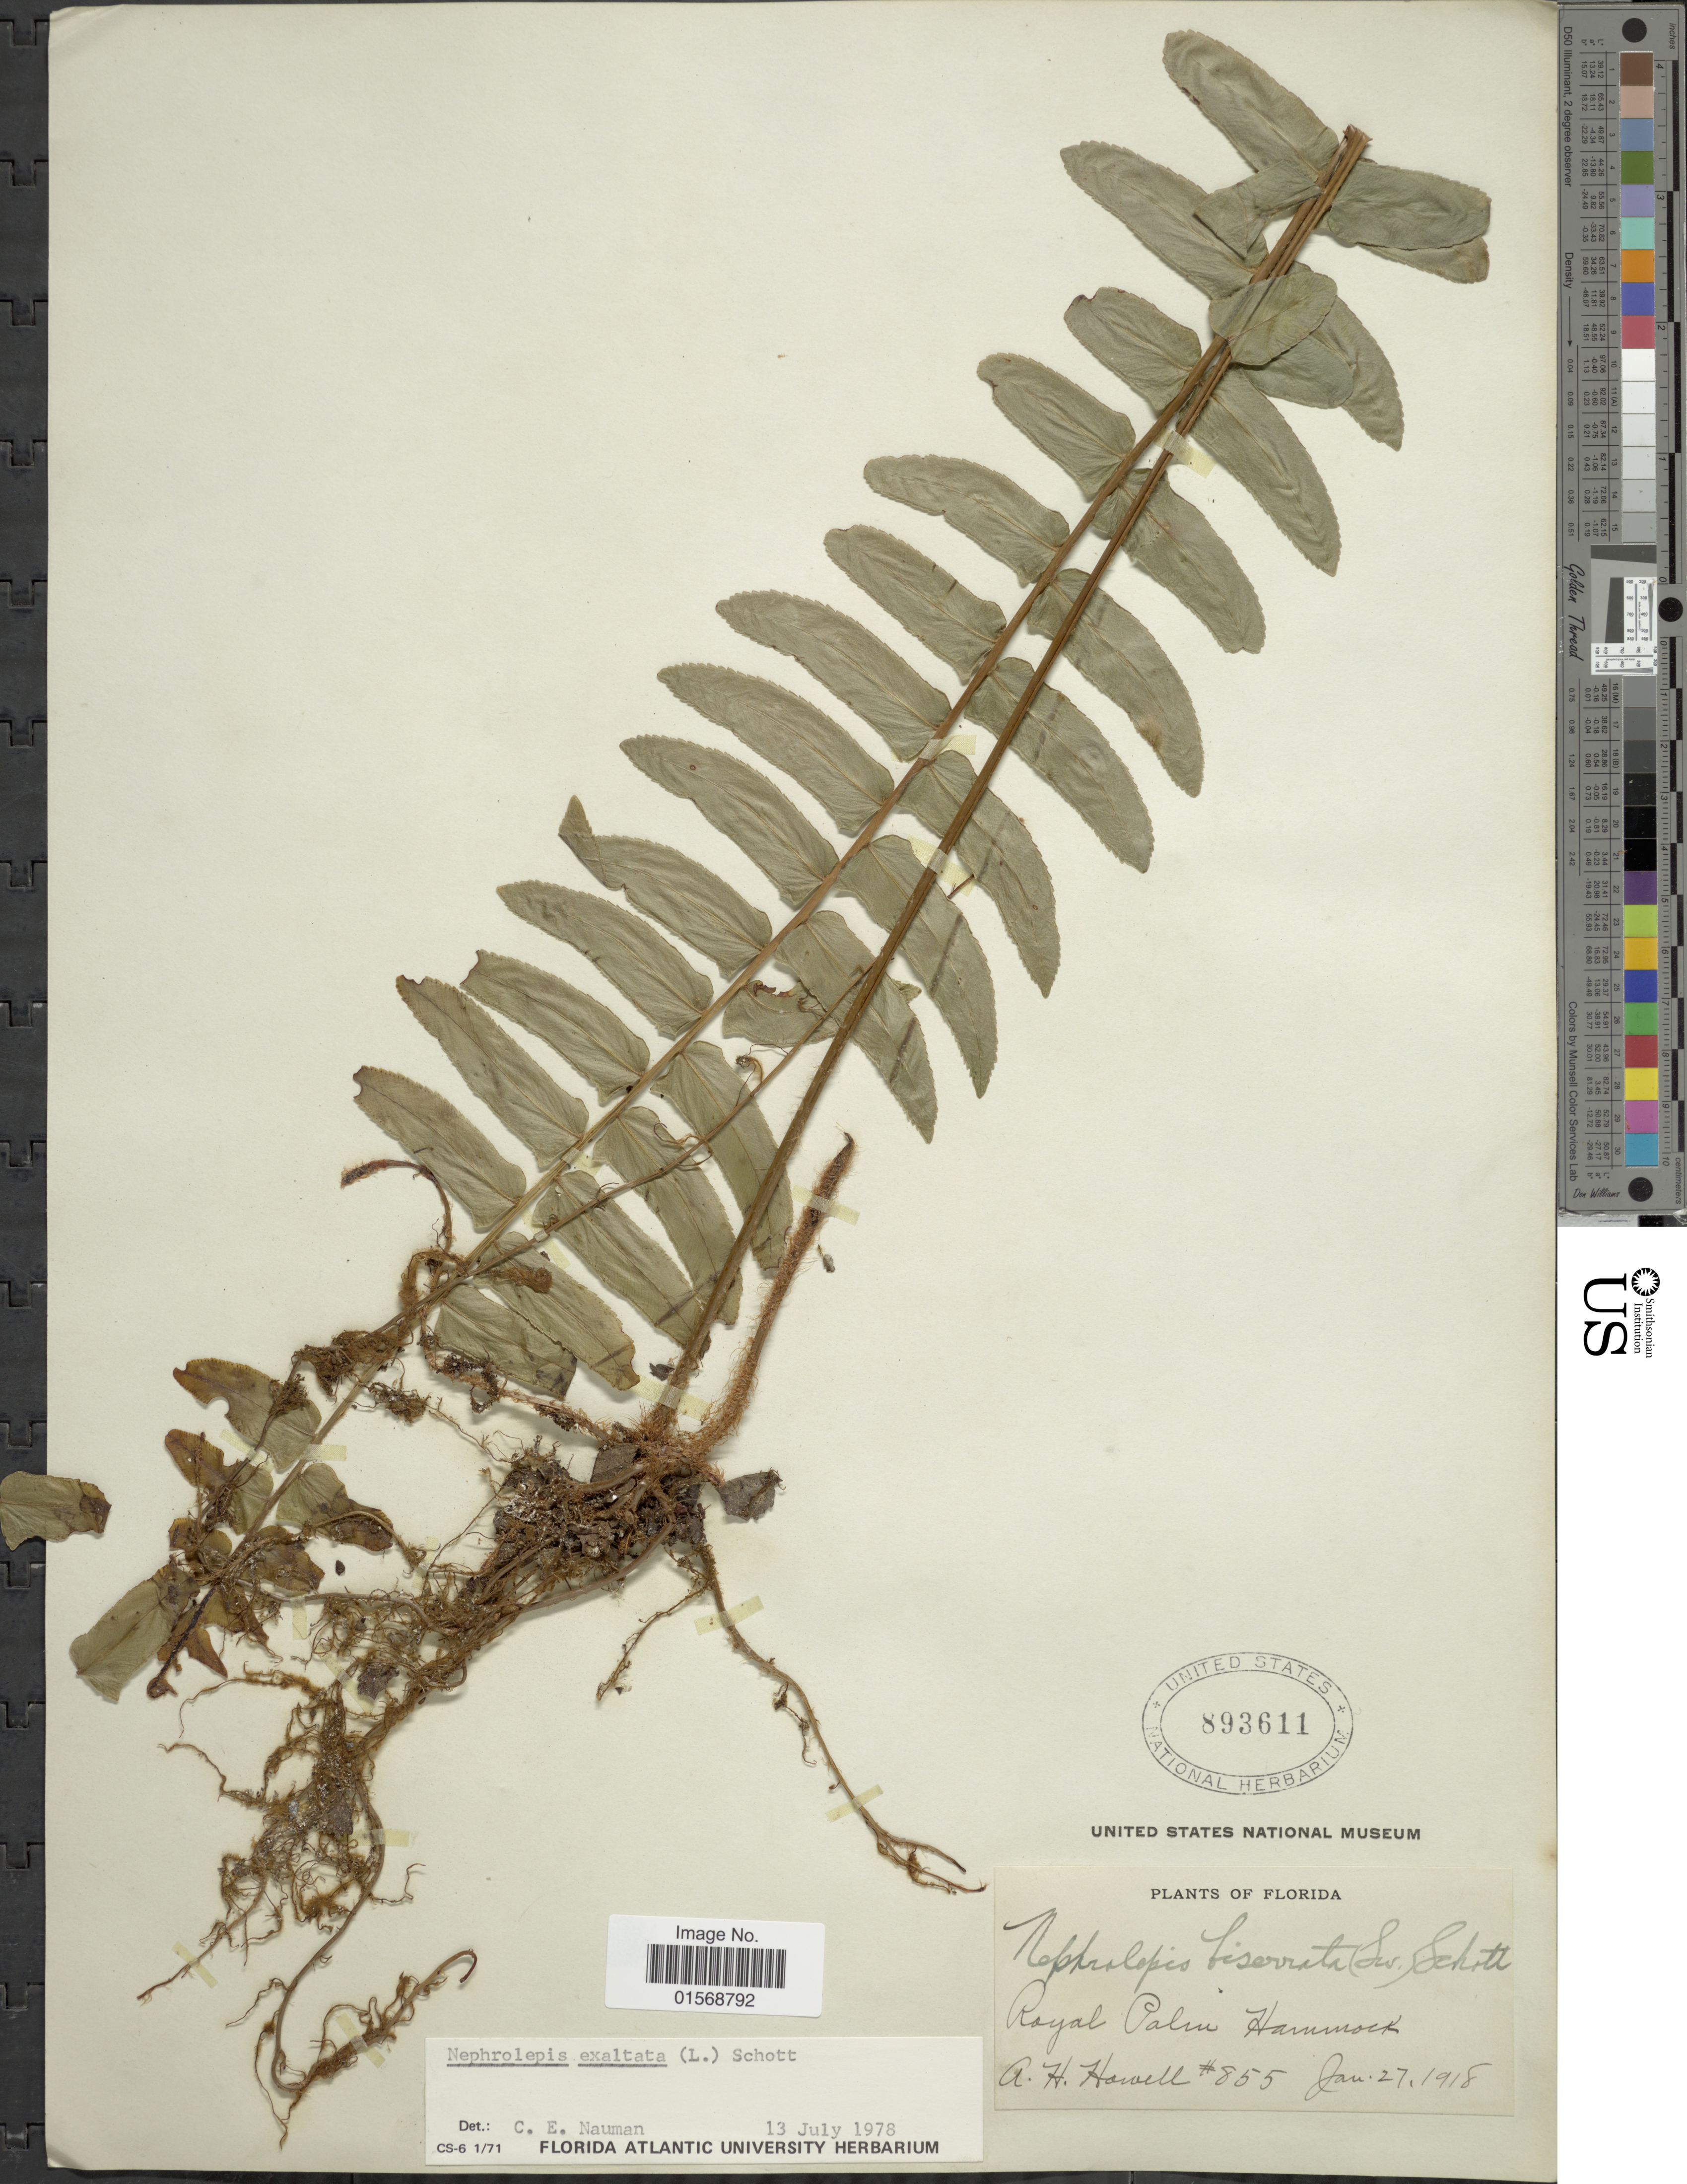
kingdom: Plantae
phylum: Tracheophyta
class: Polypodiopsida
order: Polypodiales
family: Nephrolepidaceae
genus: Nephrolepis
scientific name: Nephrolepis exaltata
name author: (L.) Schott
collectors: A. Howell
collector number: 855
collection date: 1918-01-27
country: United States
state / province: Florida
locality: Florida, Royal Palm Hammock.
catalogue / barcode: US 893611